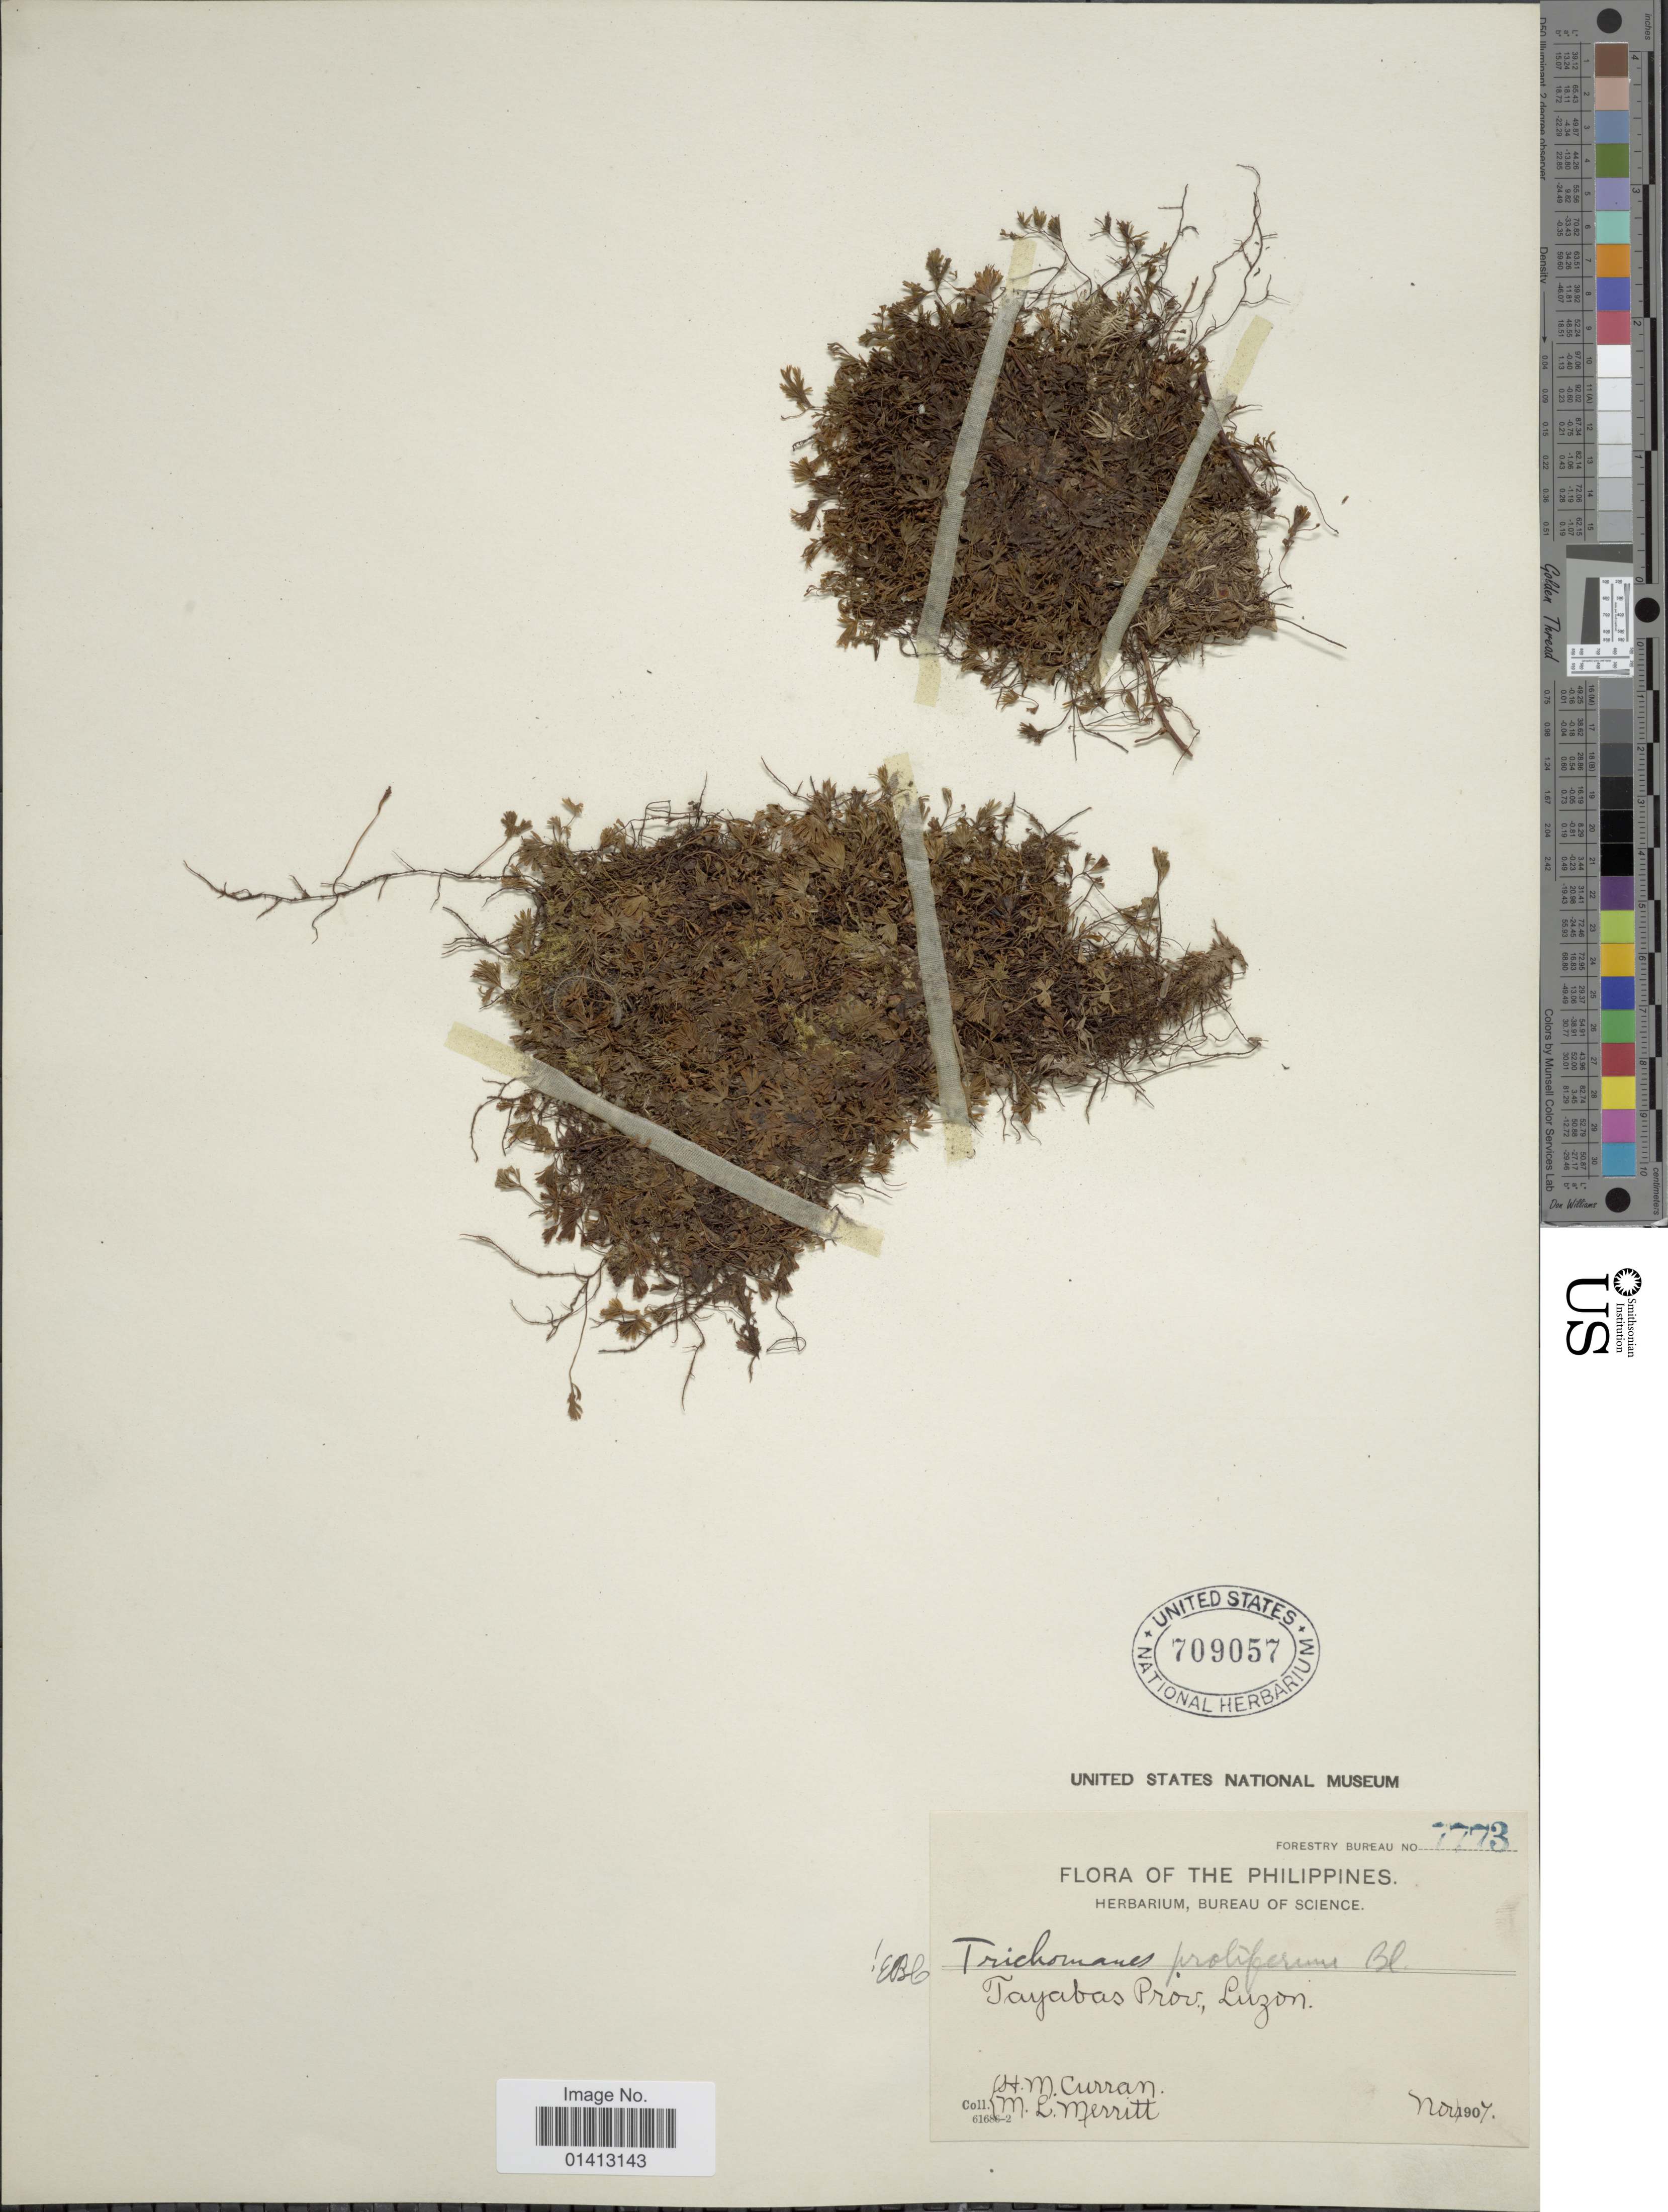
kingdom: Plantae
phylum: Tracheophyta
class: Polypodiopsida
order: Hymenophyllales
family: Hymenophyllaceae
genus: Crepidomanes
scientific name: Crepidomanes minutum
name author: (Blume) K. Iwats.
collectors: H. M. Curran & M. L. Merritt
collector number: Forestry Bureau 7773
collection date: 1907-11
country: Philippines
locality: Tayabas prov., Luzon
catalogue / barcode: US 709057